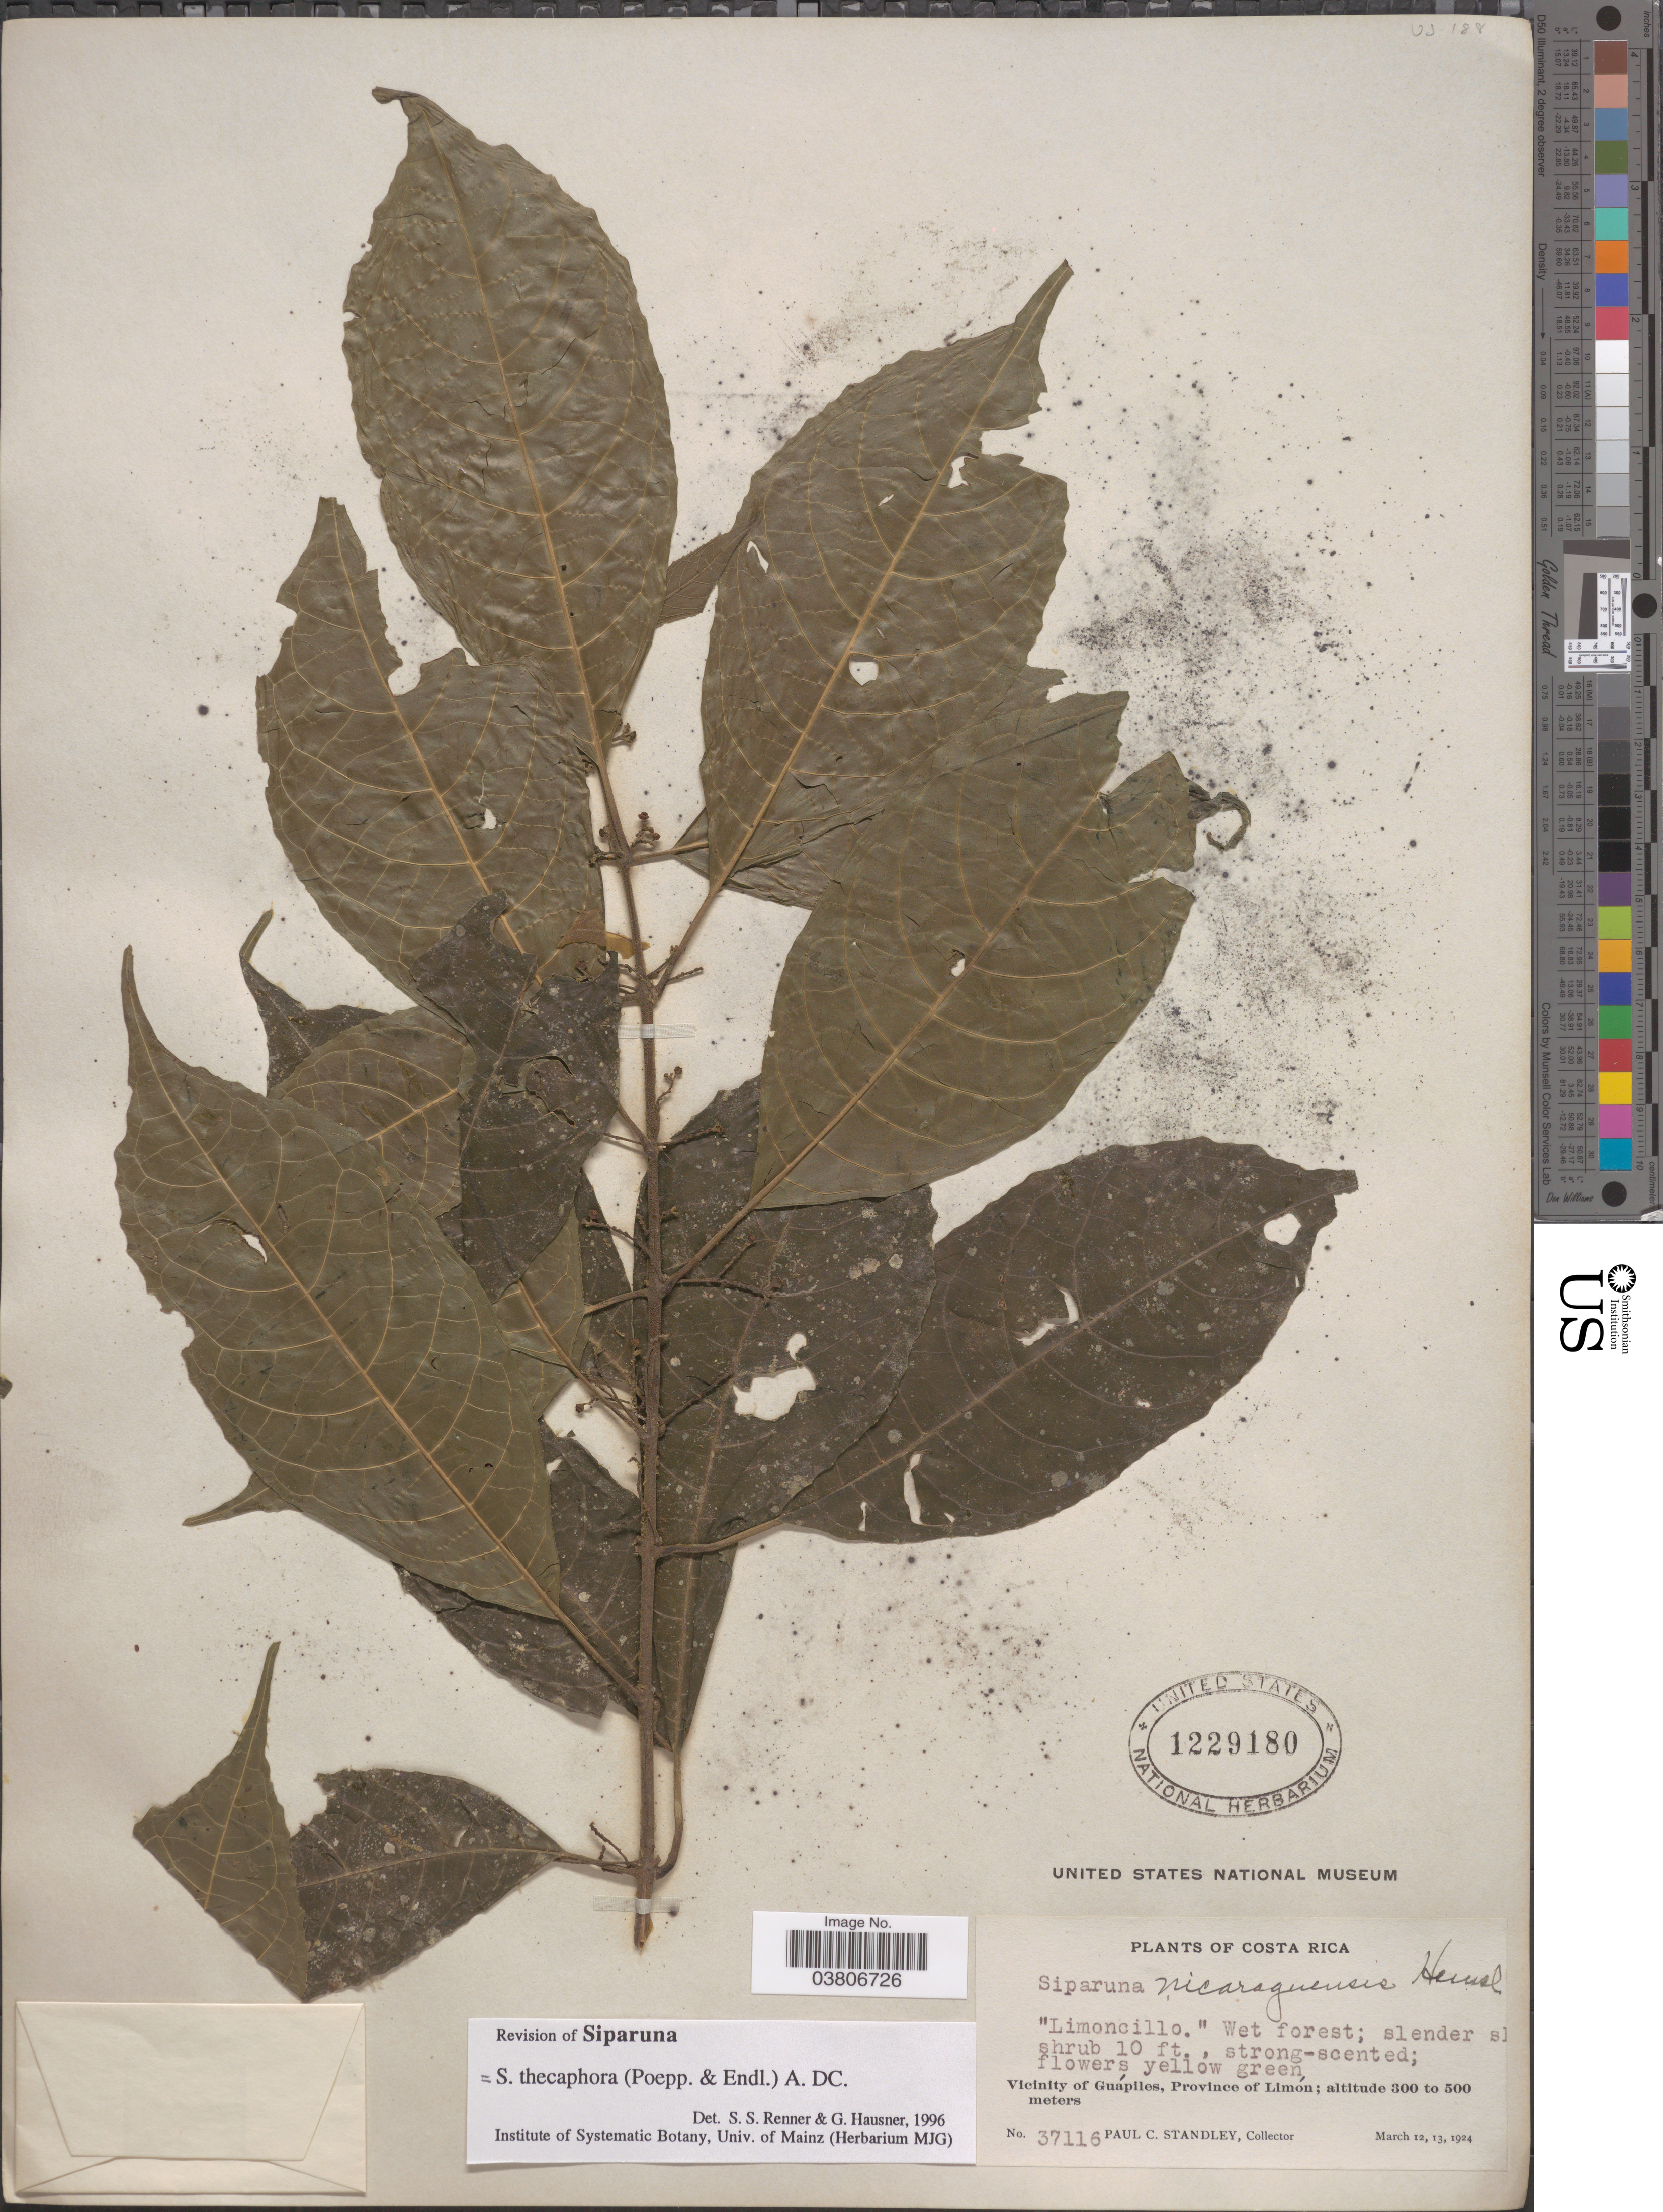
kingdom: Plantae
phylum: Tracheophyta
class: Magnoliopsida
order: Laurales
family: Siparunaceae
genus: Siparuna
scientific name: Siparuna thecaphora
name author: (Poepp. & Endl.) A. DC.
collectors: P. C. Standley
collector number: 37116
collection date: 1924-03-12/1924-03-13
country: Costa Rica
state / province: Limón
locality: Vicinity of Guápiles.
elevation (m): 300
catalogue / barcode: US 1229180